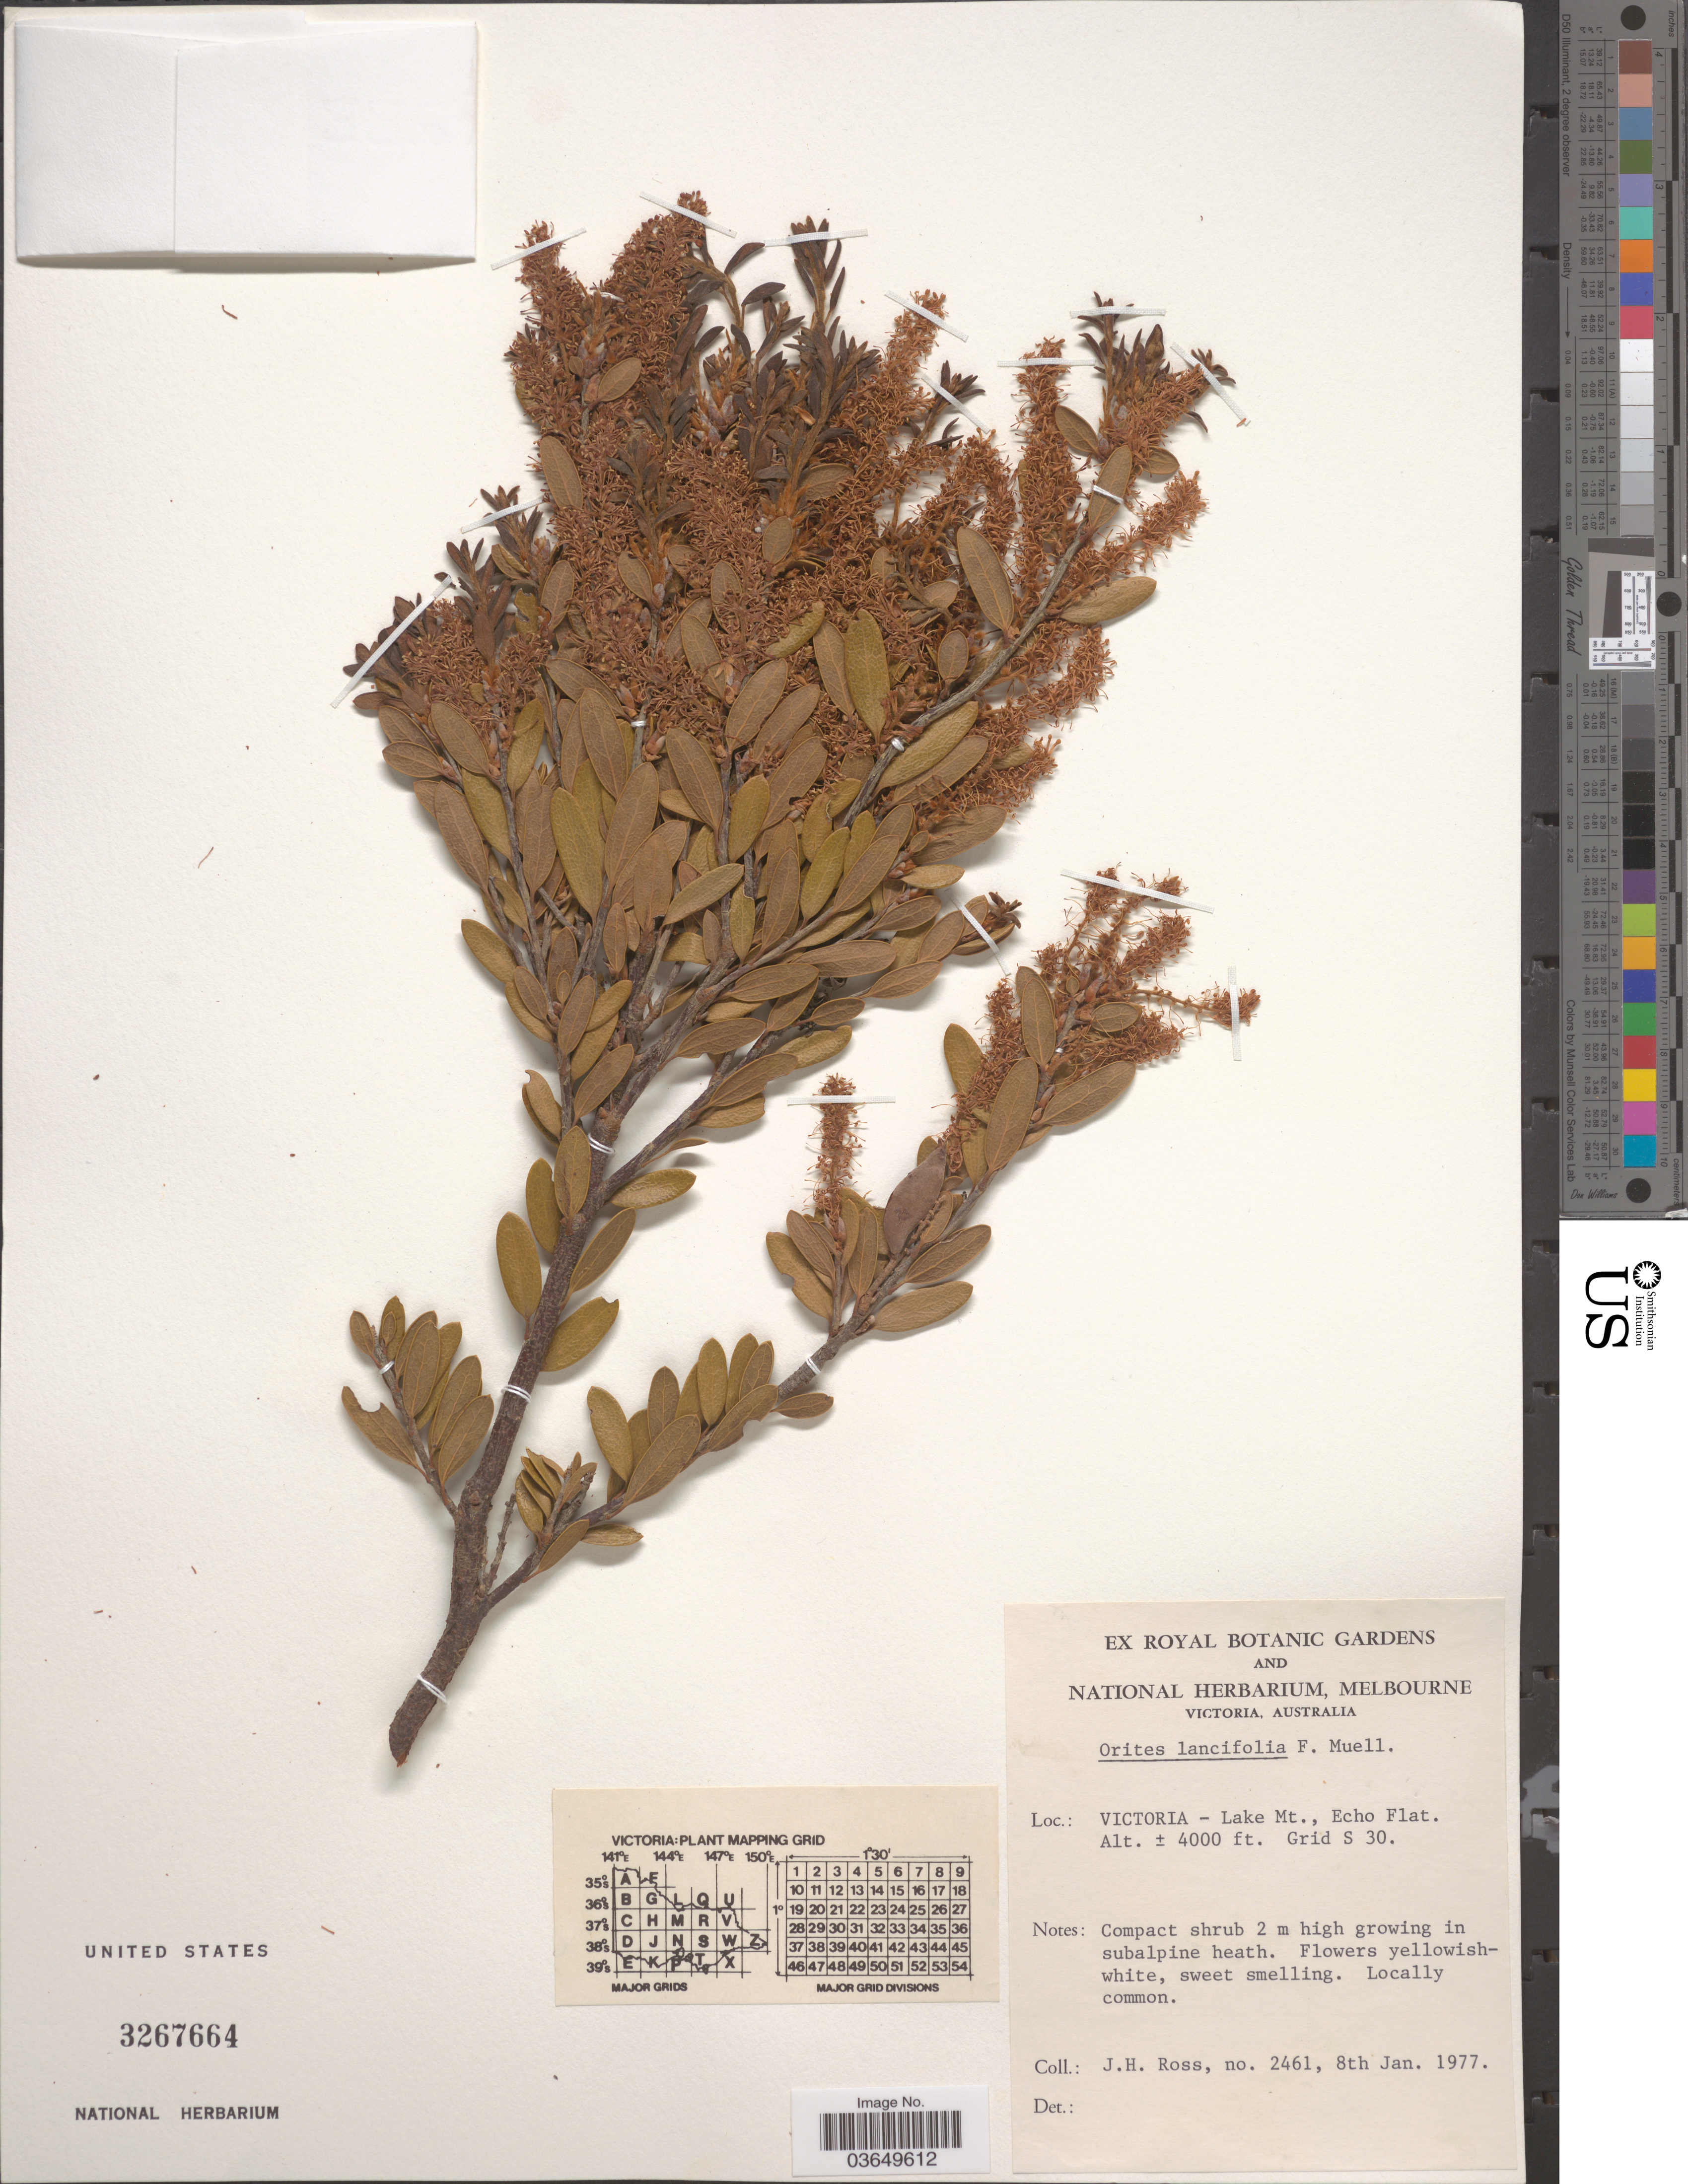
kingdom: Plantae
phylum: Tracheophyta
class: Magnoliopsida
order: Proteales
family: Proteaceae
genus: Orites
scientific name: Orites lancifolius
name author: F. Muell.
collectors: J. Ross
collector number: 2461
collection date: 1977-01-08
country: Australia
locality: Victoria - Lake Mt., Echo Flat.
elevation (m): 1219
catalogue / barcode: US 3267664